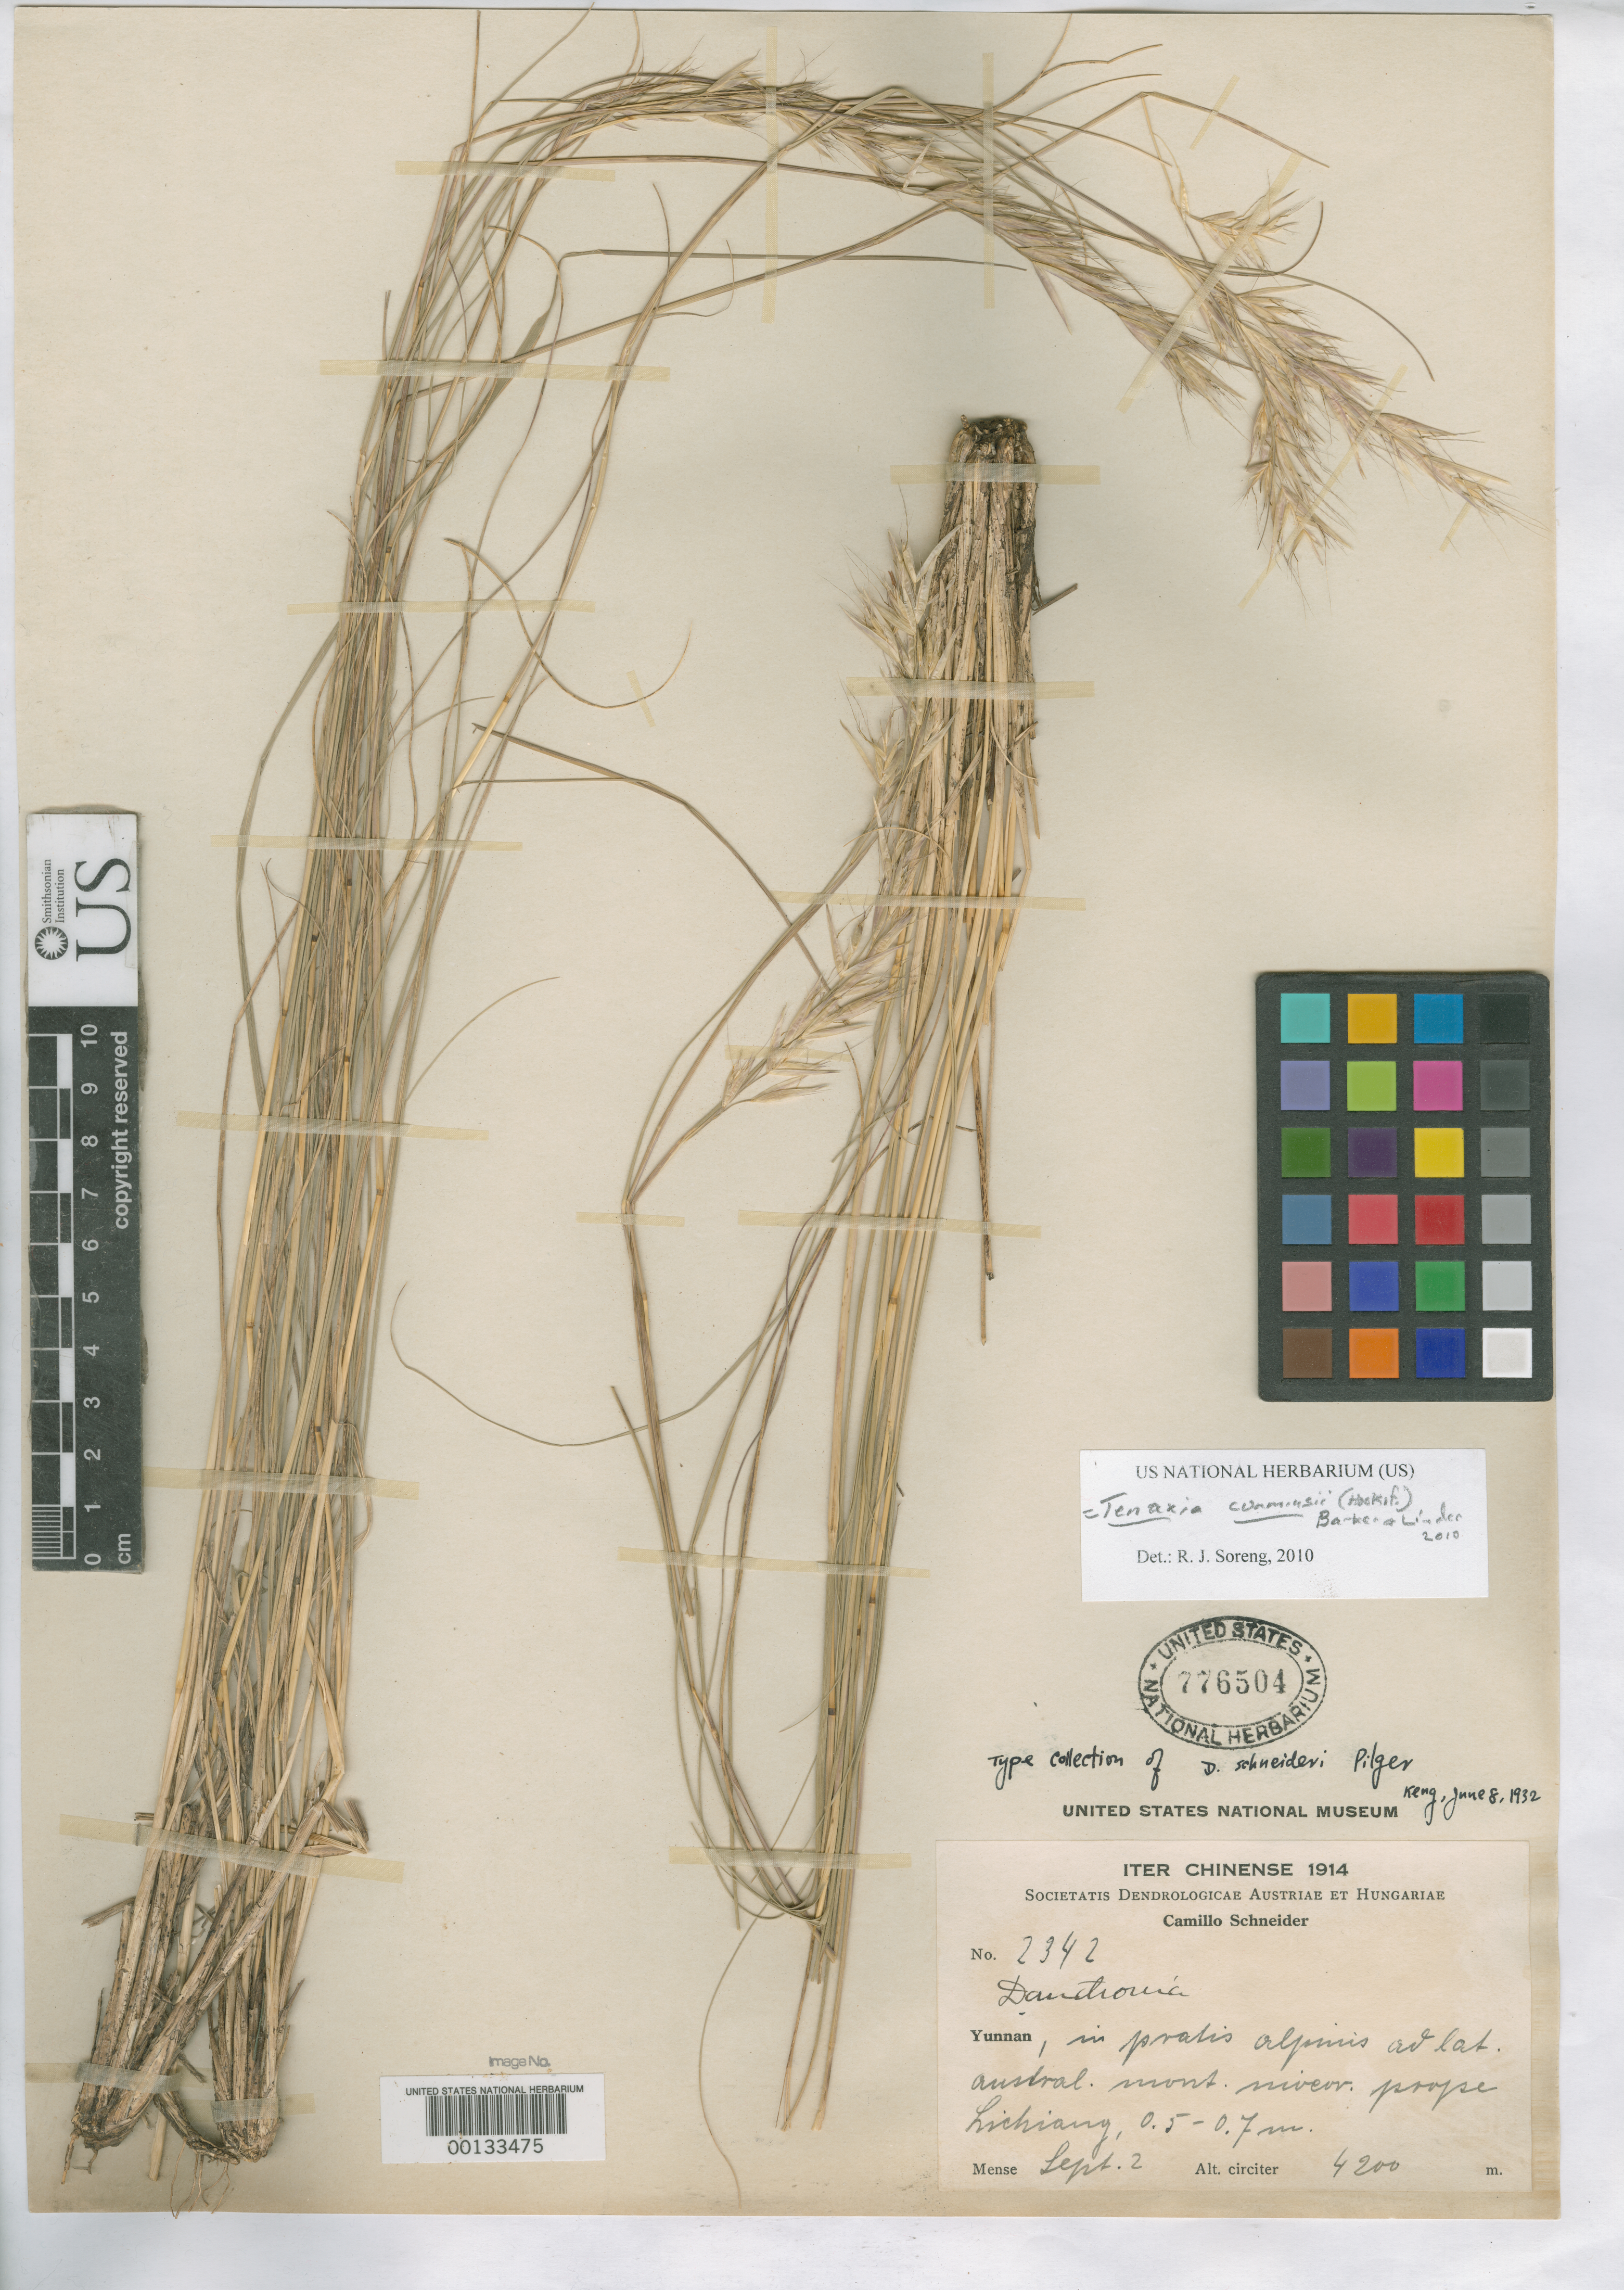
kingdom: Plantae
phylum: Tracheophyta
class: Liliopsida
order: Poales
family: Poaceae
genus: Danthonia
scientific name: Danthonia schneideri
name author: Pilg.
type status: Isotype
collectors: C. K. Schneider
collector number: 2342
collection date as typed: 02 Sep 1914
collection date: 1914-09-02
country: China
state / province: Yunnan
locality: Lichiang.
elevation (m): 4200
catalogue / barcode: US 776504